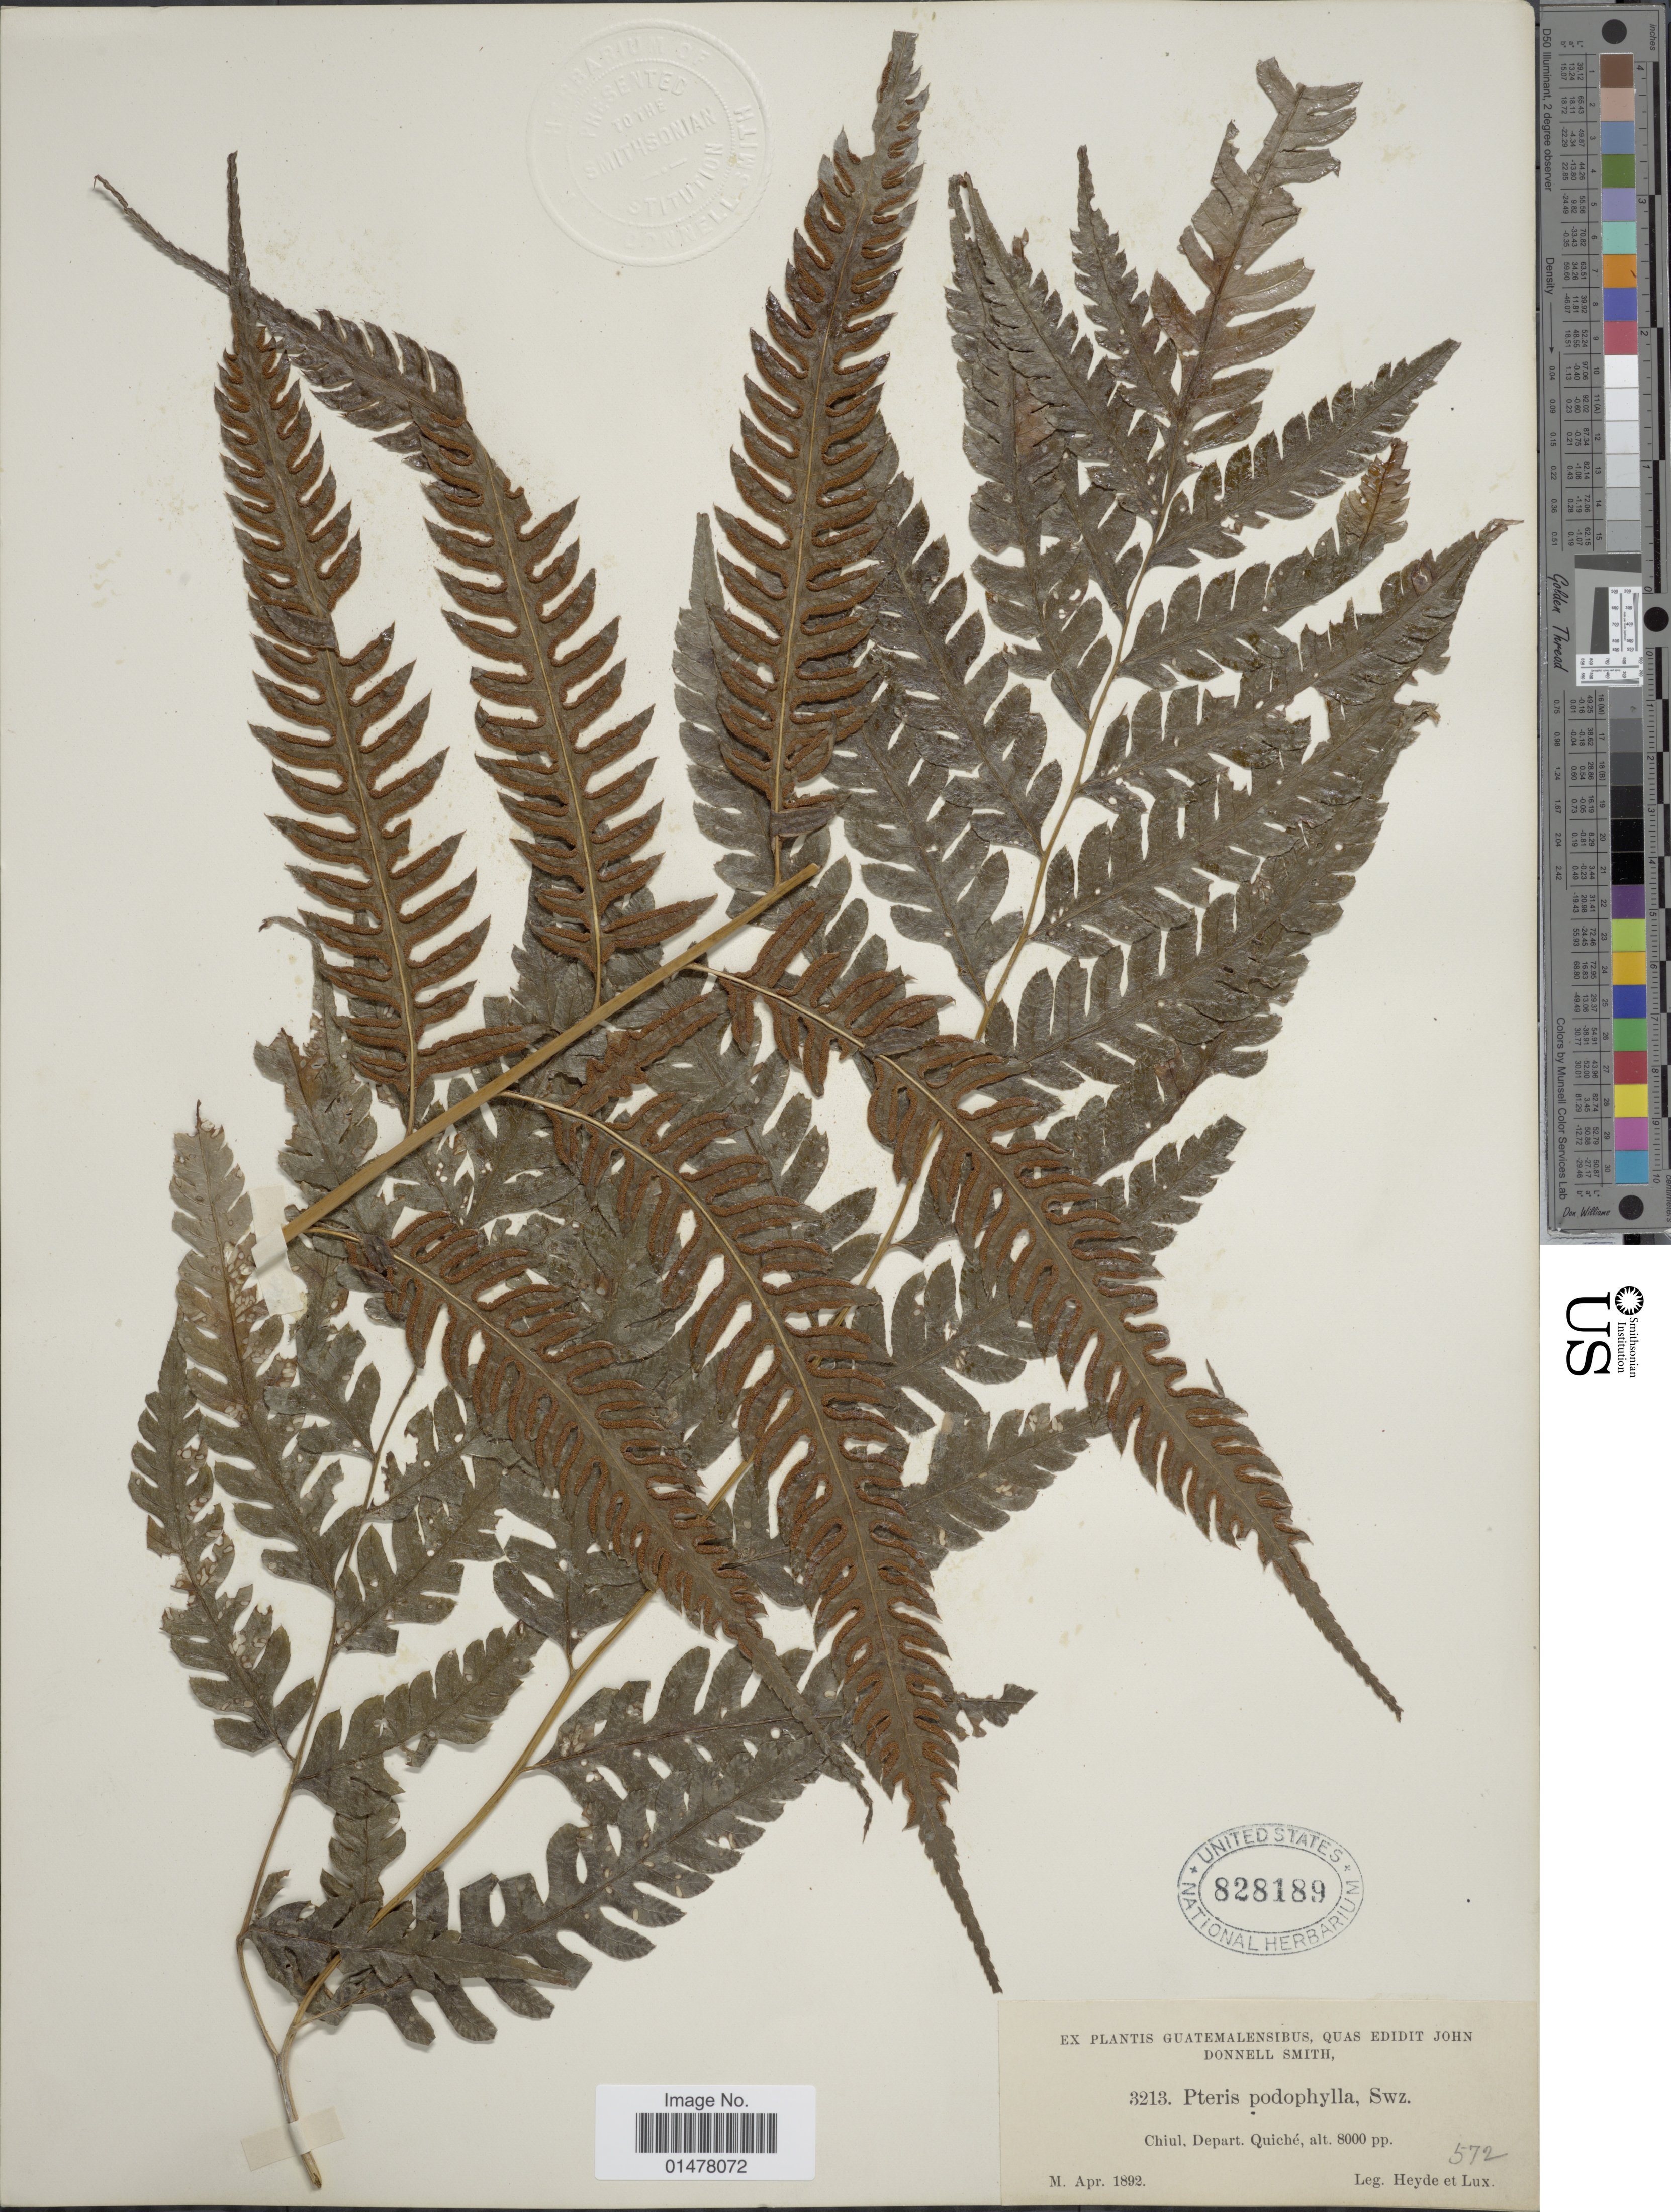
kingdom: Plantae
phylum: Tracheophyta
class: Polypodiopsida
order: Polypodiales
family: Pteridaceae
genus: Pteris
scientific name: Pteris propinqua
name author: J. Agardh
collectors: Heyde & Lux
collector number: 3213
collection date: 1892-04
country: Guatemala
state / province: El Quiché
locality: Chiul, depart. Quiché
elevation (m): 2438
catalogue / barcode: US 828189